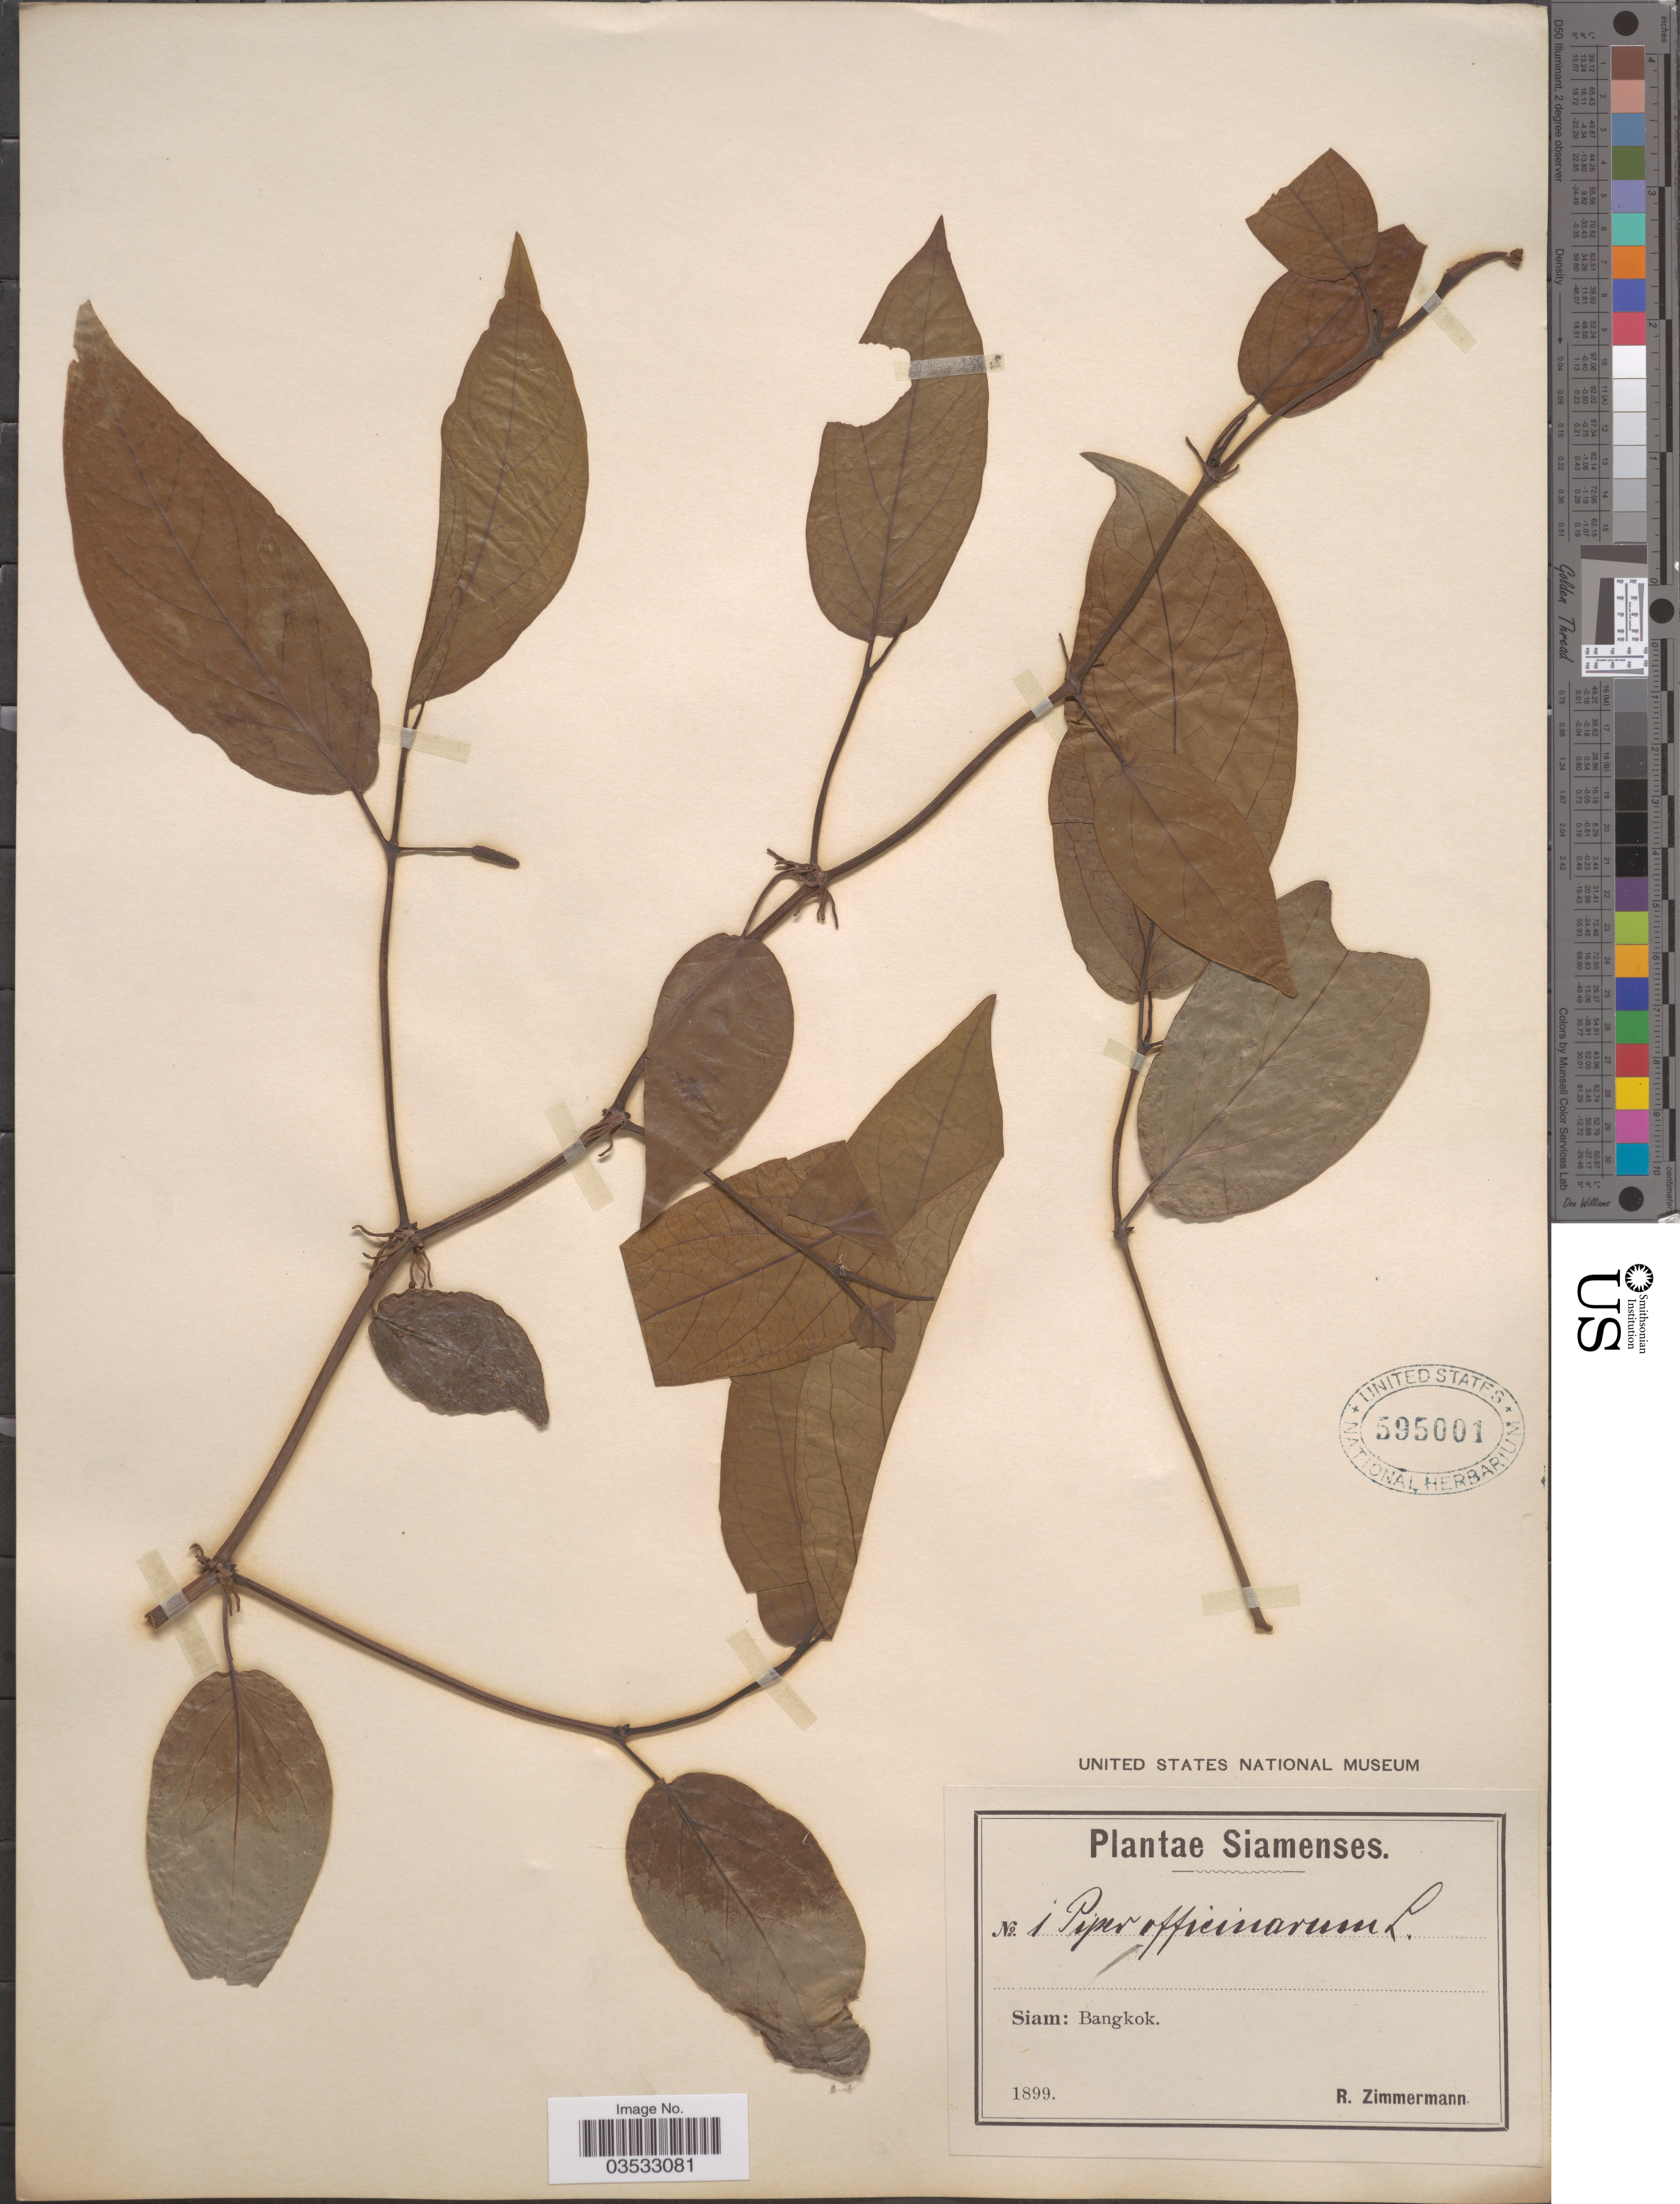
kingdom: Plantae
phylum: Tracheophyta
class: Magnoliopsida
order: Piperales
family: Piperaceae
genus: Piper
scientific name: Piper officinarum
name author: DC.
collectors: R. Zimmermann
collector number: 1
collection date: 1899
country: Thailand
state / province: Bangkok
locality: Siam: Bangkok.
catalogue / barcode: US 595001